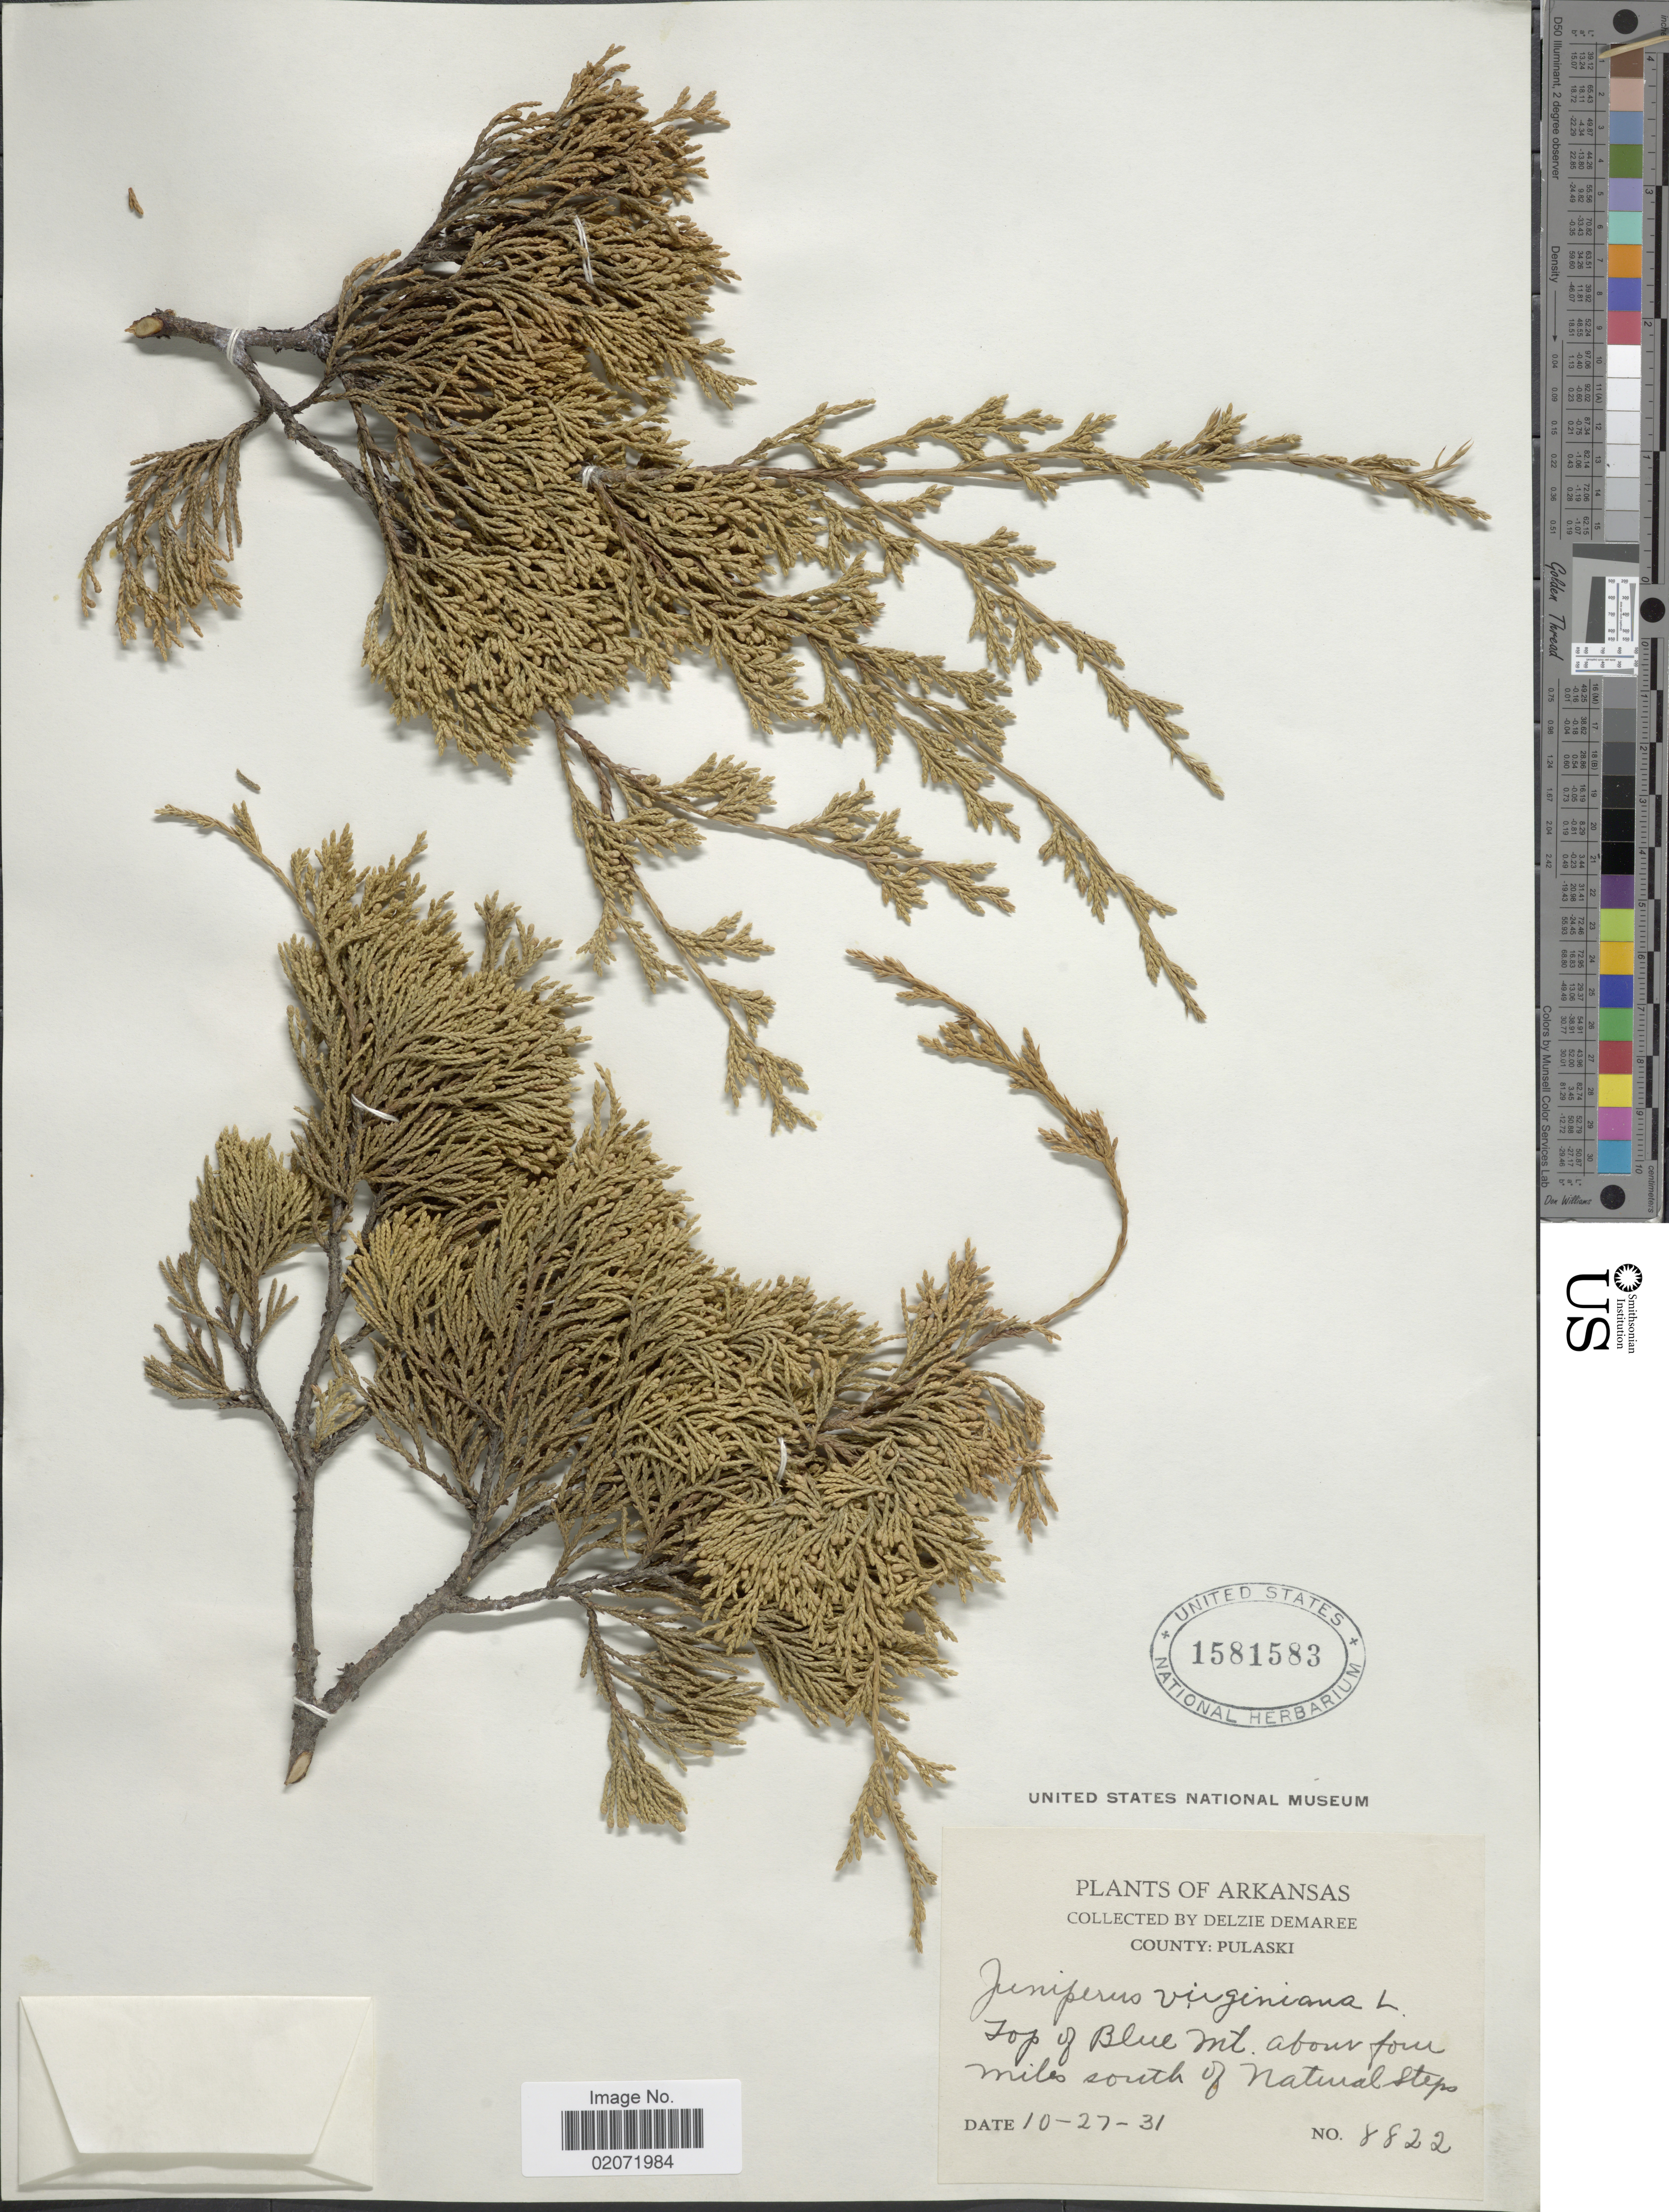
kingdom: Plantae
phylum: Tracheophyta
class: Pinopsida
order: Pinales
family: Cupressaceae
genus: Juniperus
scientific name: Juniperus virginiana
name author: L.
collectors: D. Demaree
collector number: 8822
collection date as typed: Transcribed d/m/y: 27/10/31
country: United States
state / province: Arkansas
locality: Top of Blue Mt. about four miles south of Natural Steps, County Pulaski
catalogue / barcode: US 1581583